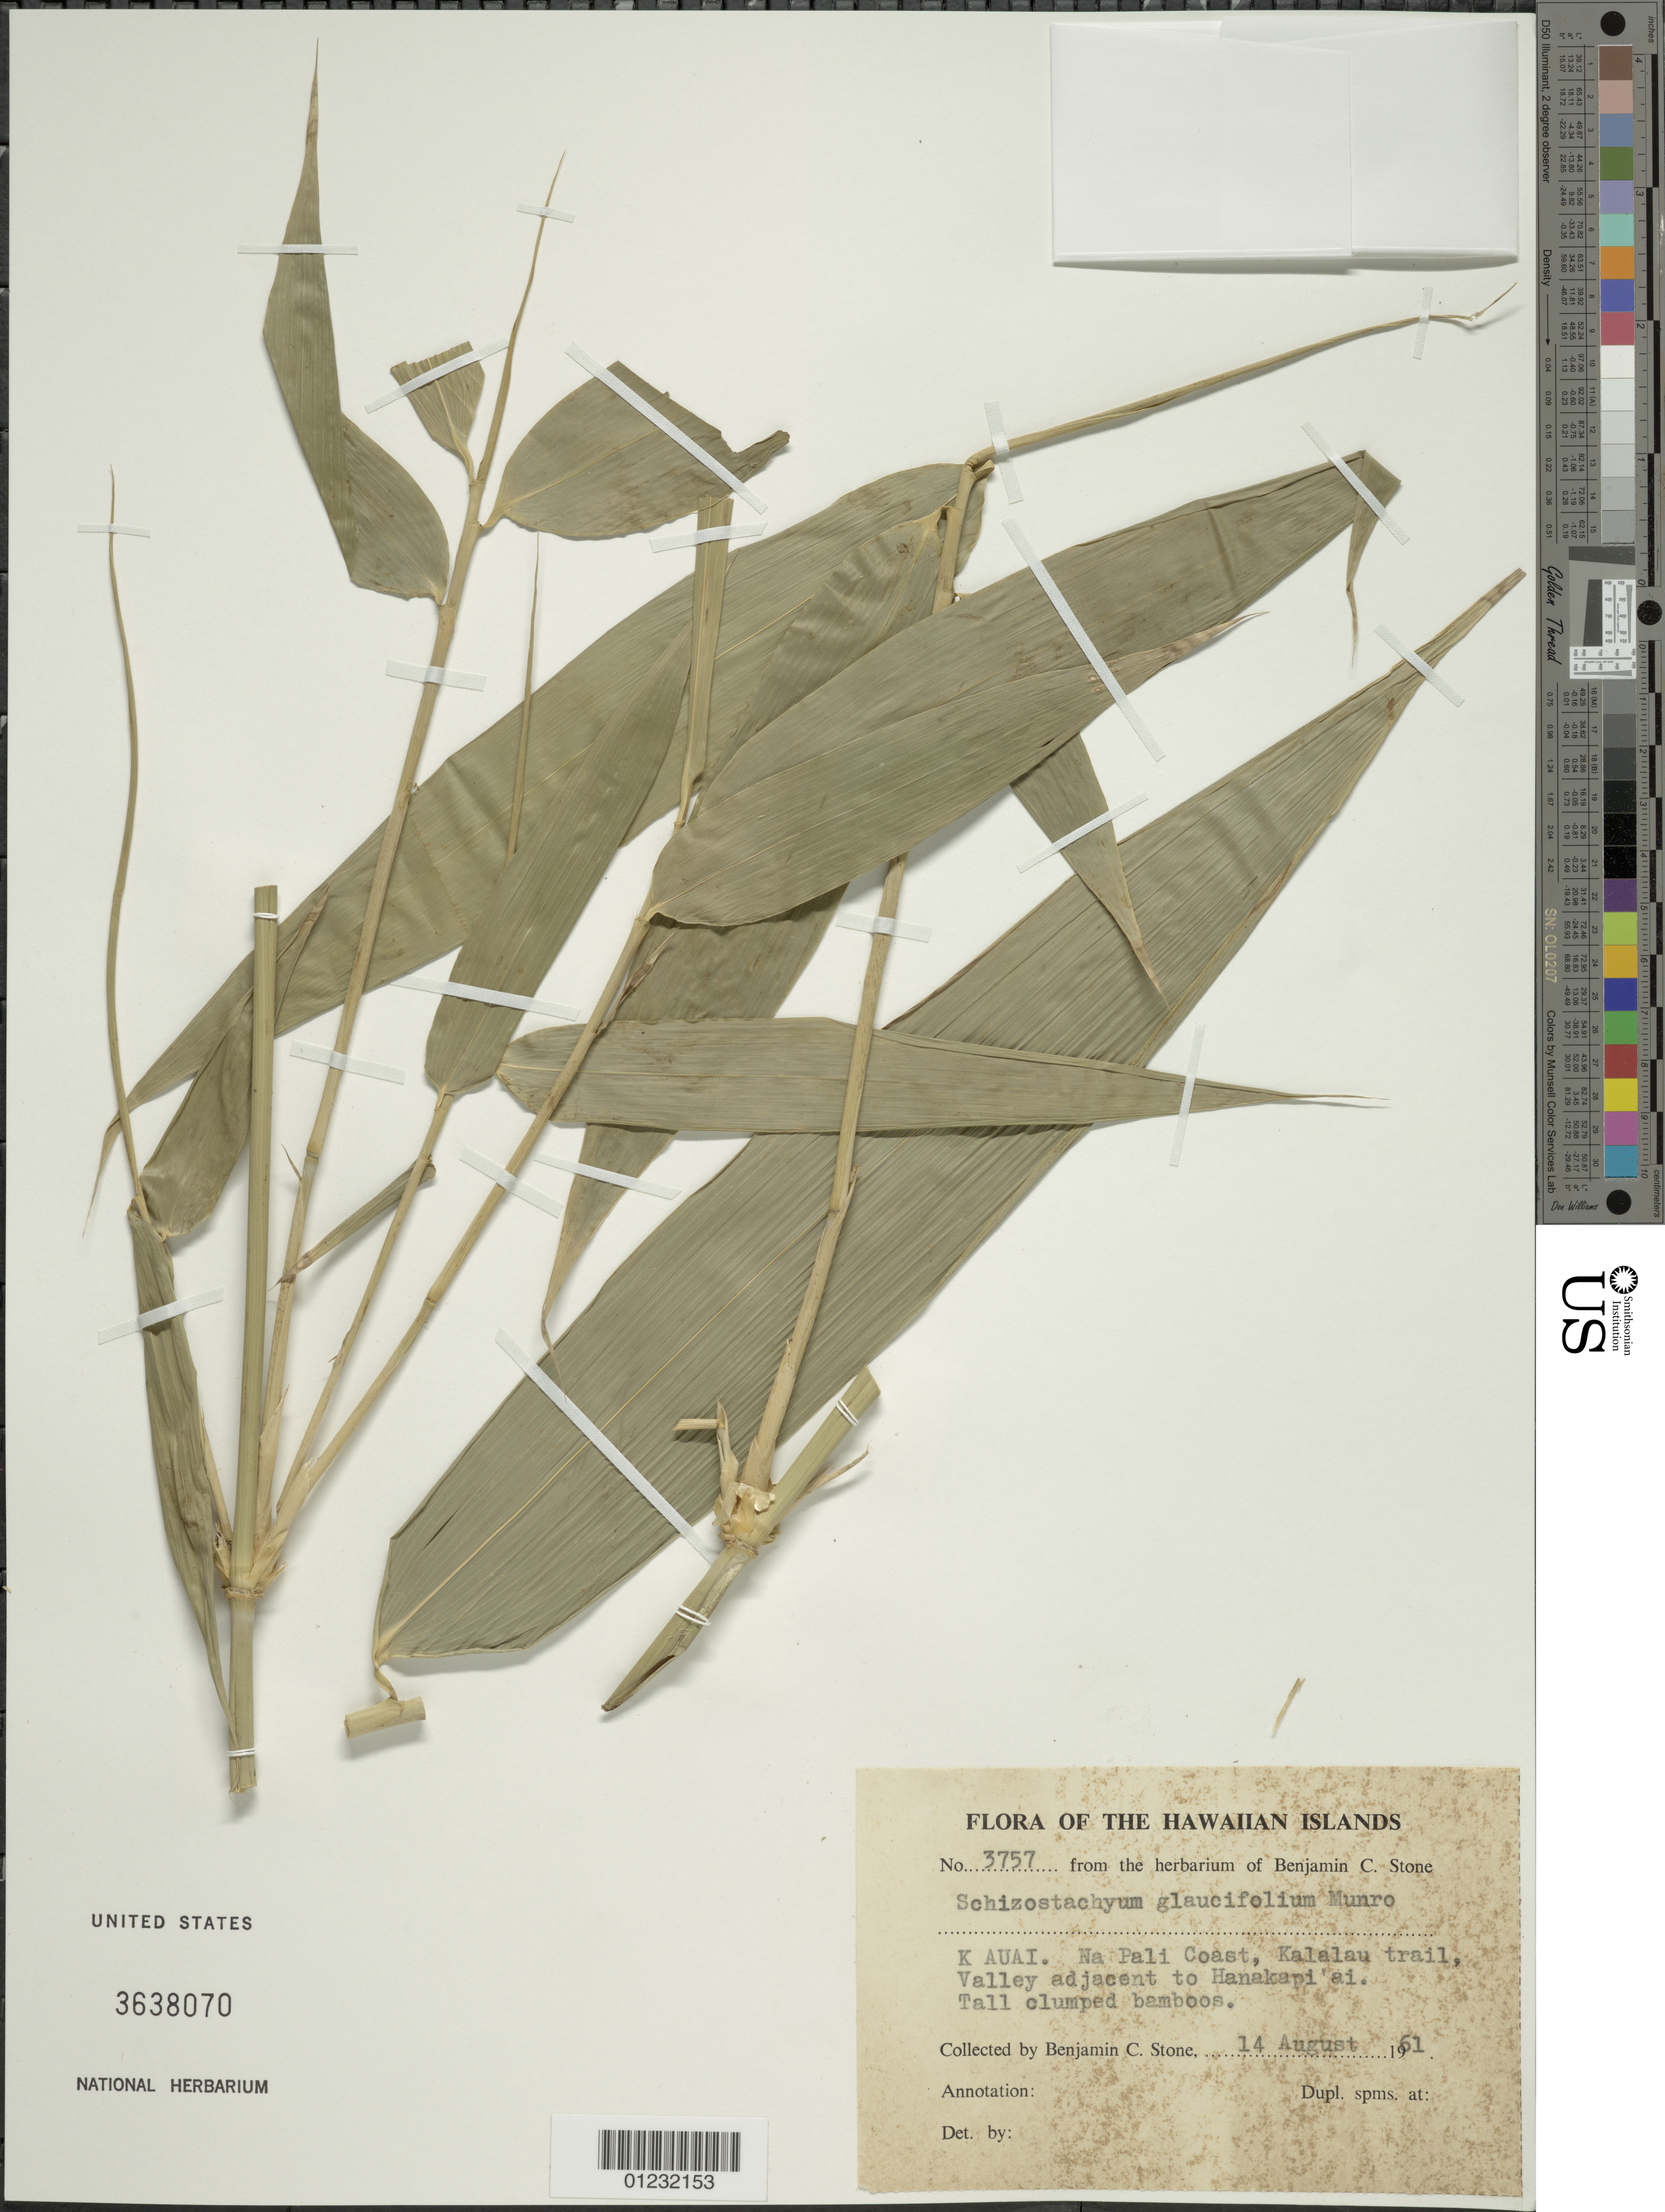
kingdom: Plantae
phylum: Tracheophyta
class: Liliopsida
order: Poales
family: Poaceae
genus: Schizostachyum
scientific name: Schizostachyum glaucifolium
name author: (Rupr.) Munro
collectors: B. C. Stone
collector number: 3757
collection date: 1961-08-14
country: United States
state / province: Hawaii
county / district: Kauai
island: Kaua'i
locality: Kauai. Na Pali coast, Kalalau trail. Valley adjacent to Hanakapi'ai.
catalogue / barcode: US 3638070